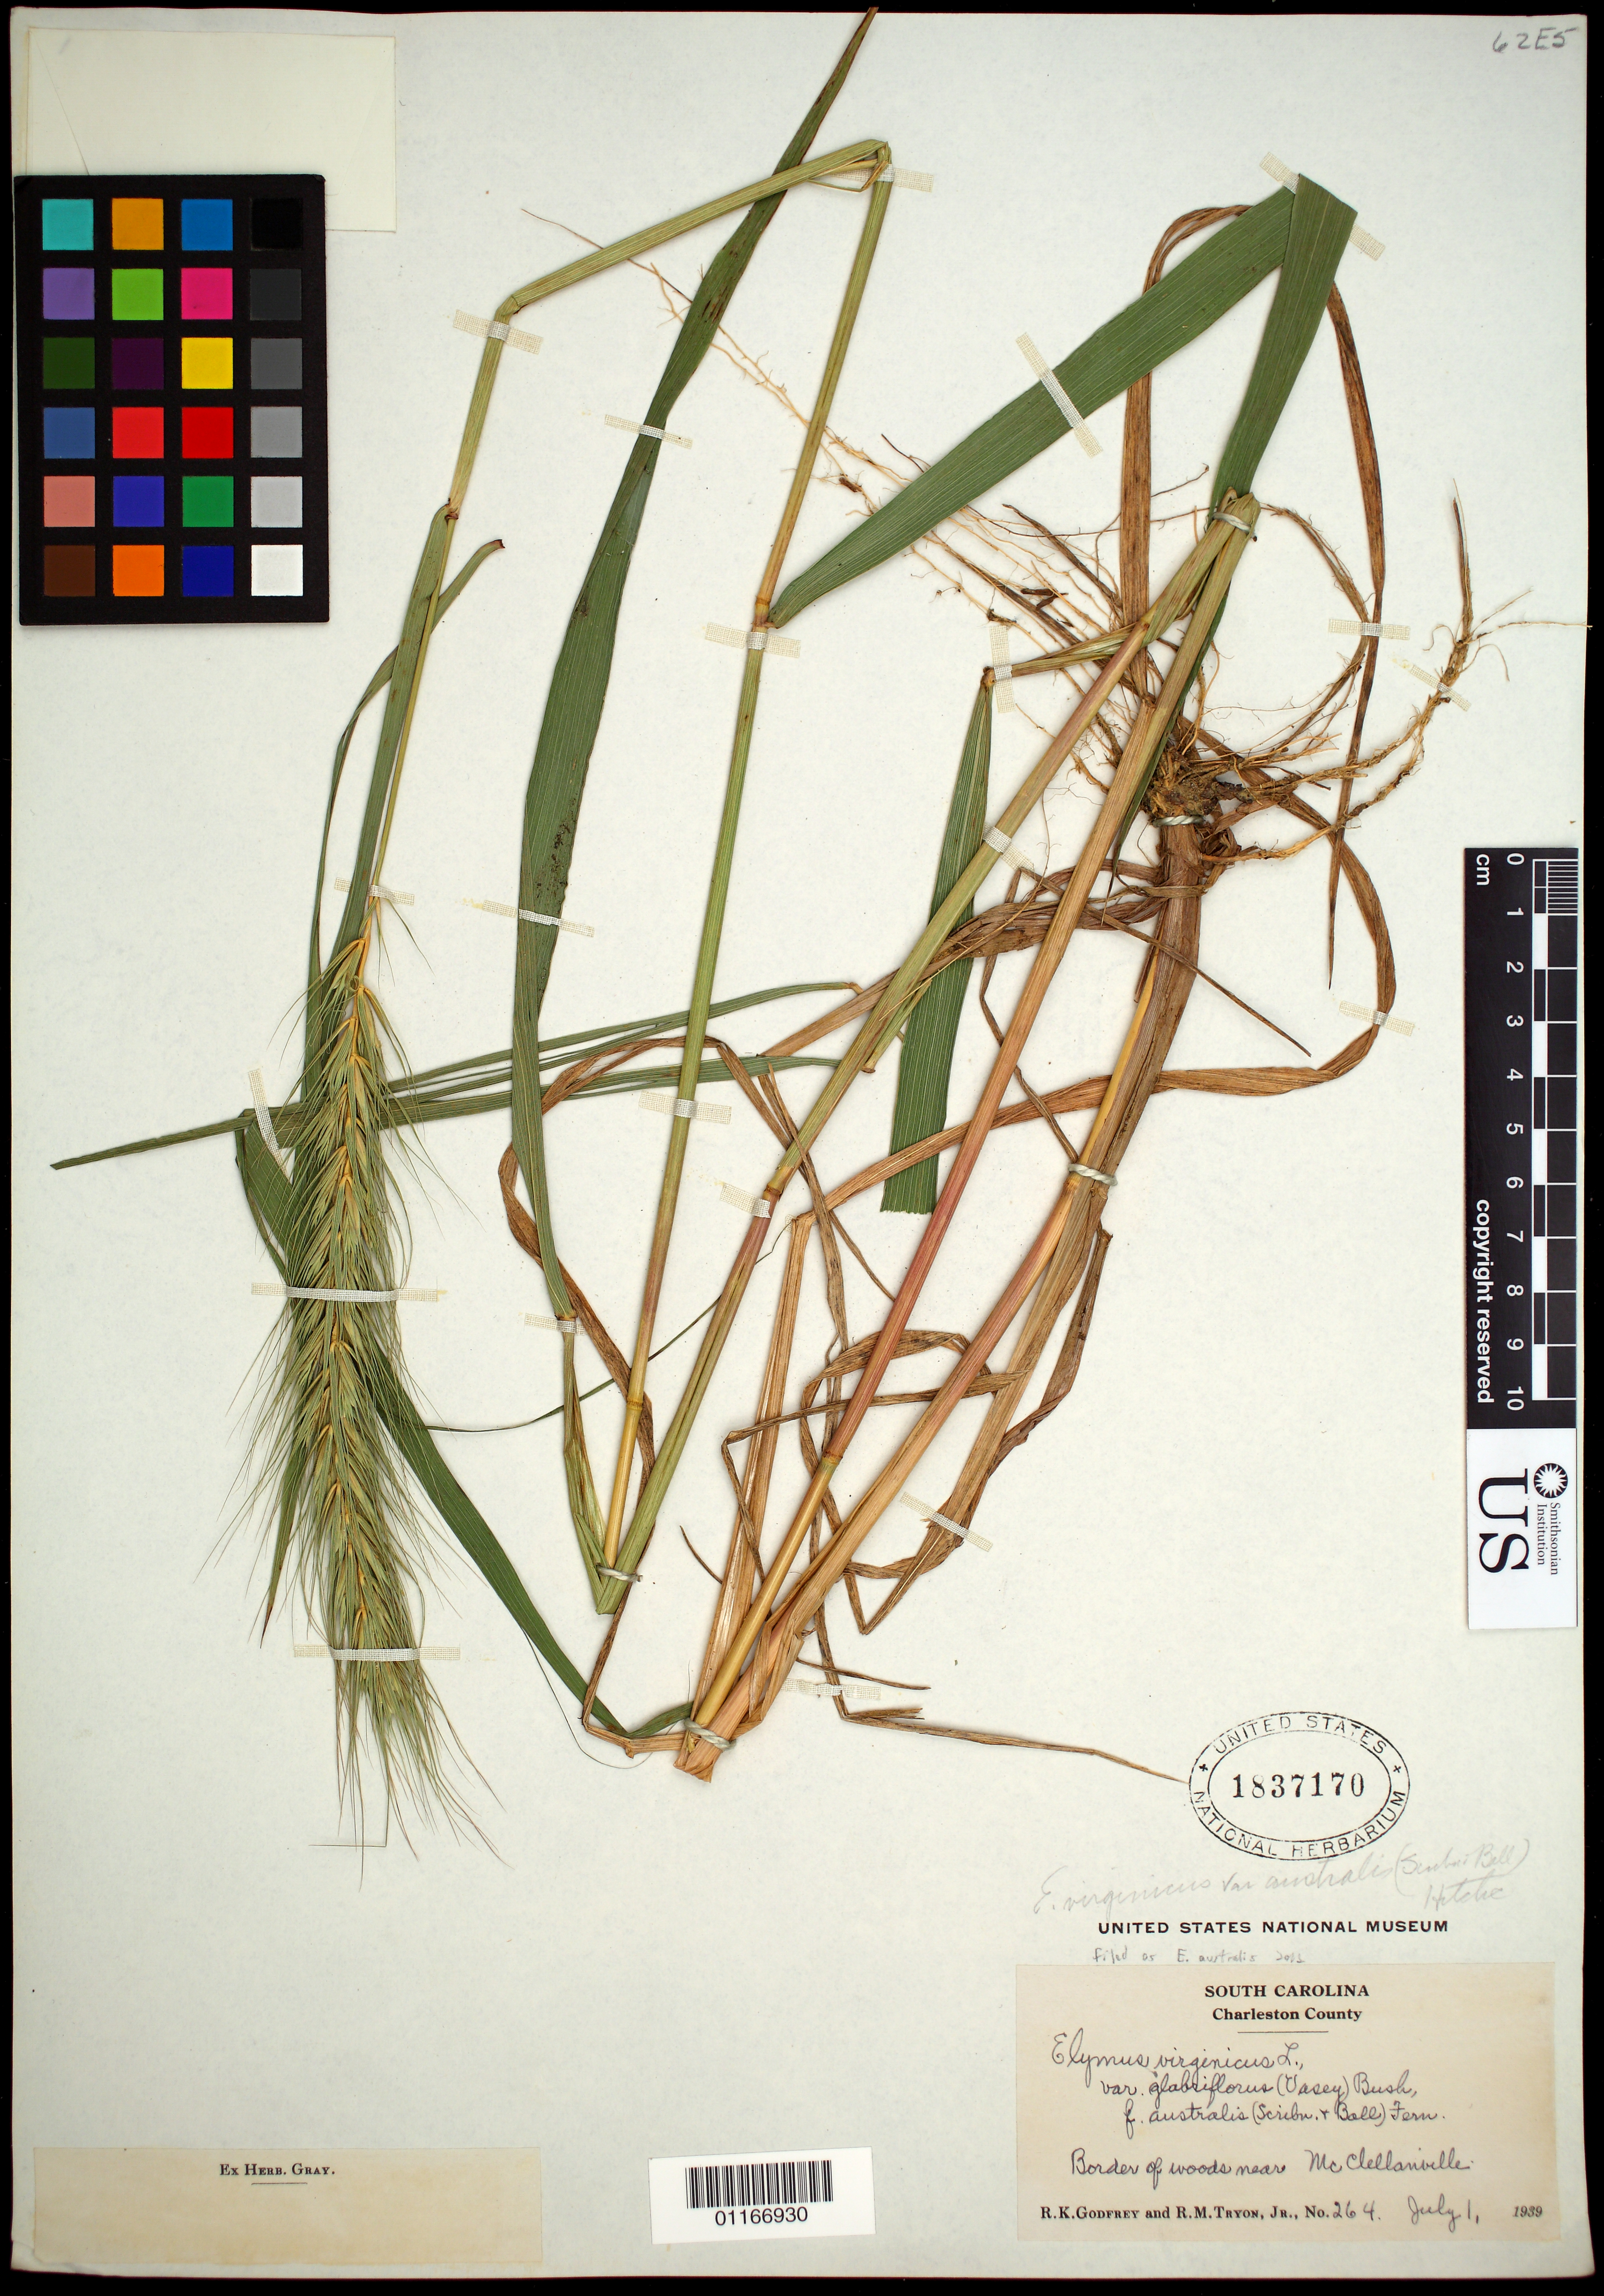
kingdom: Plantae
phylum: Tracheophyta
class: Liliopsida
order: Poales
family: Poaceae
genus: Elymus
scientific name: Elymus glabriflorus var. australis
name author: (Scribn. & C.R. Ball) J.J.N. Campb.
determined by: Poaceae Reorganization Project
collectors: R. K. Godfrey & R. M. Tryon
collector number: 264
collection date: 1939-07-01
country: United States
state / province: South Carolina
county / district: Charleston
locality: Border of woods near McClellanville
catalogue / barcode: US 1837170